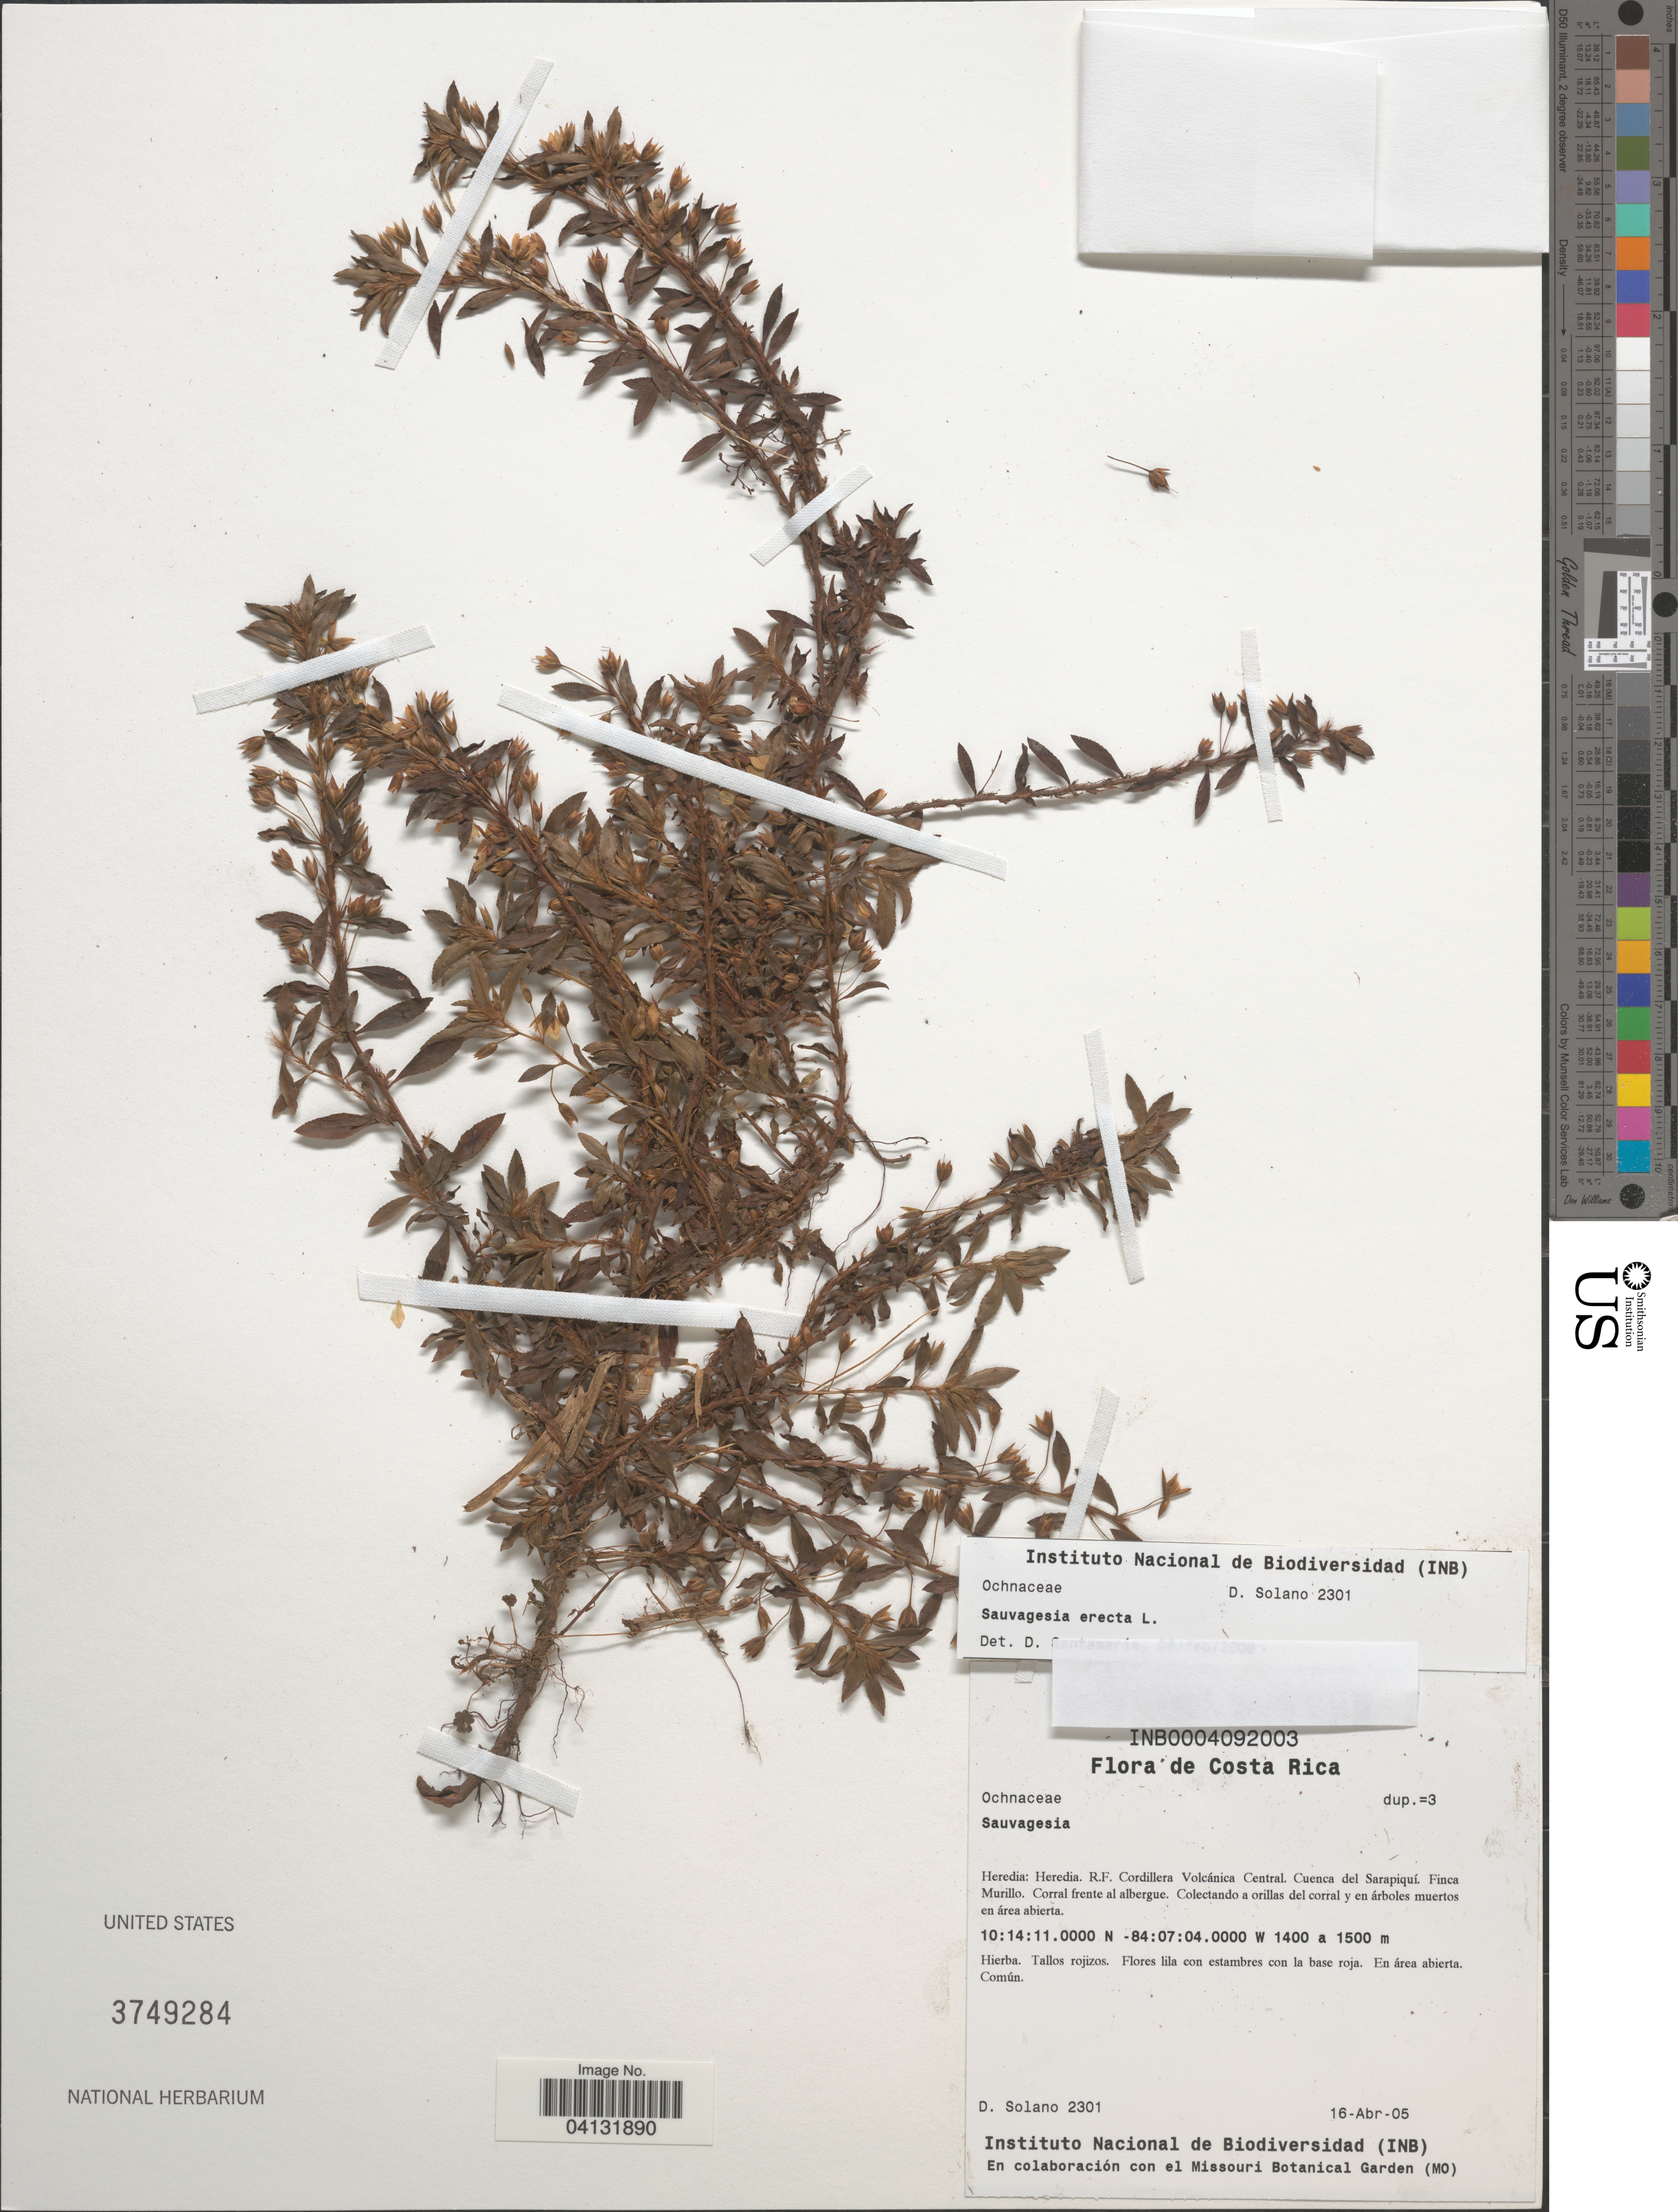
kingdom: Plantae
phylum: Tracheophyta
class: Magnoliopsida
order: Malpighiales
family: Ochnaceae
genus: Sauvagesia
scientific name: Sauvagesia erecta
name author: L.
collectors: D. Solano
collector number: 2301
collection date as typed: Transcribed d/m/y: 16/4/5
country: Costa Rica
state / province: Heredia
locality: Heredia. R.F. Cordillera Volcánica Central. Cuenca del Sarapiquí. Finca Murillo. Corral frente al abergue. Colectando a orillas del corral y en árboles muertos en área abierta.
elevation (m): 1400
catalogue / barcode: US 3749284